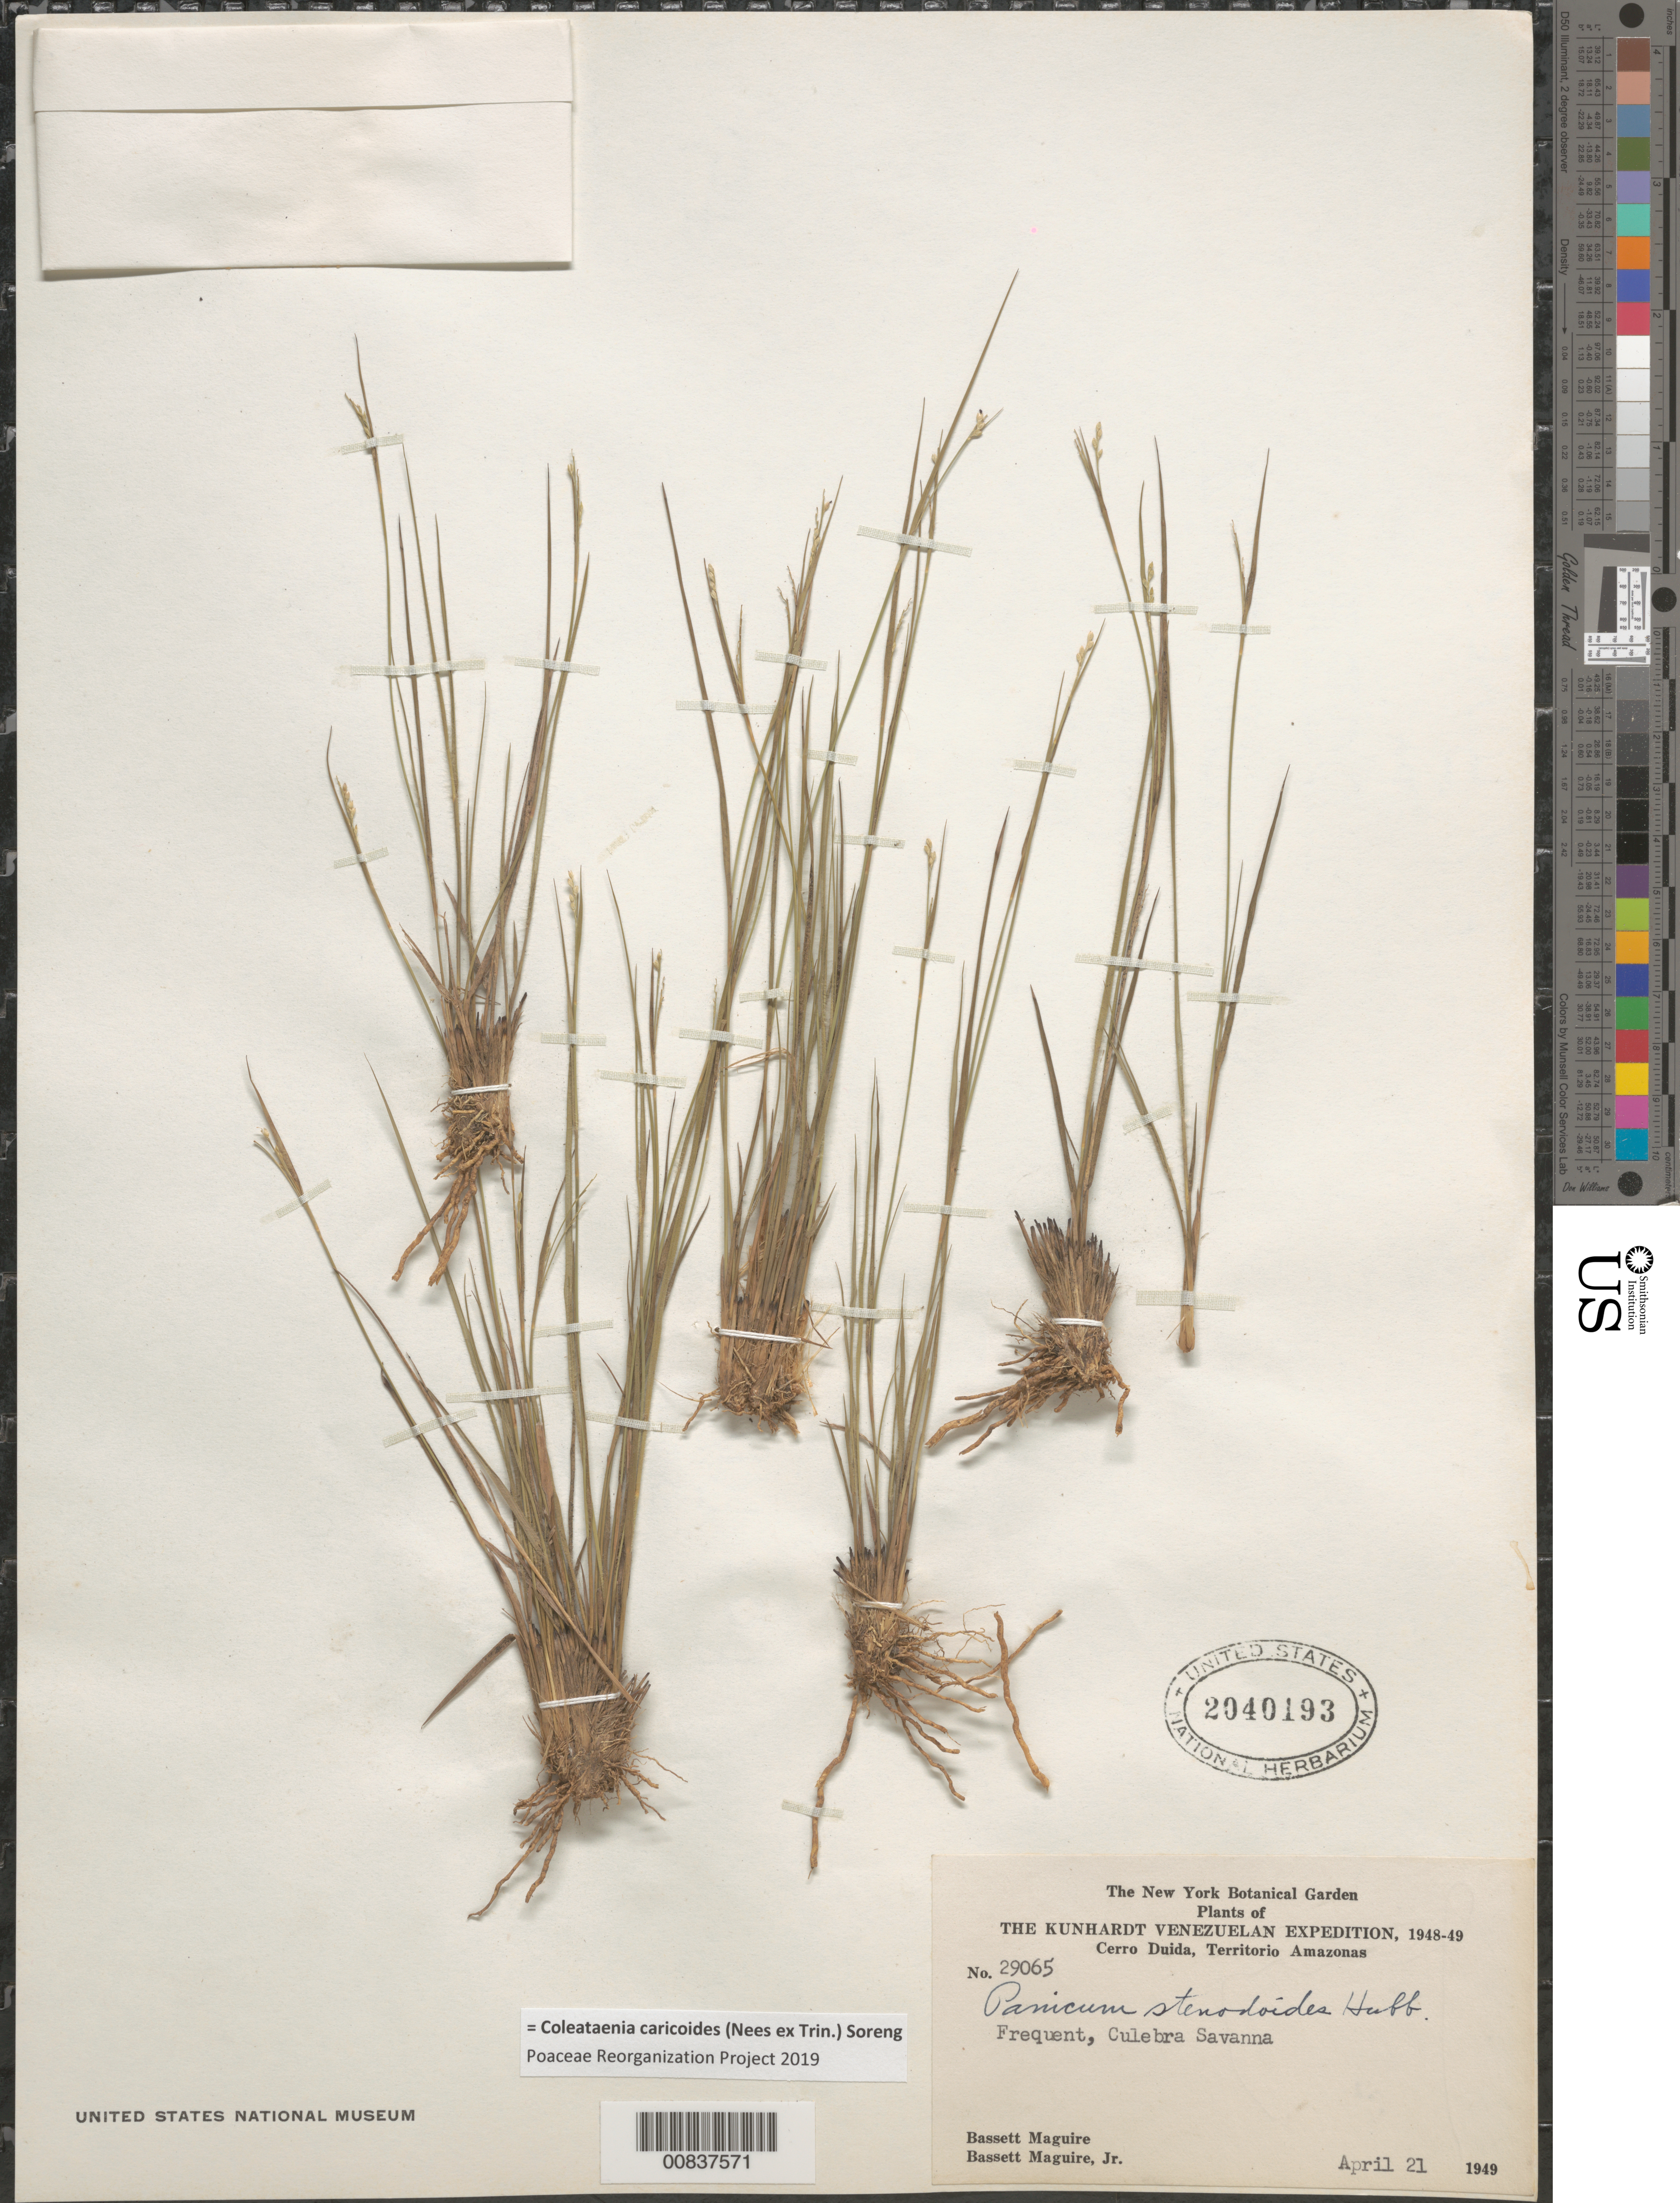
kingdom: Plantae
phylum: Tracheophyta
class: Liliopsida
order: Poales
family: Poaceae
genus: Panicum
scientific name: Panicum caricoides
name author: Nees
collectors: B. Maguire & B. Maguire Jr.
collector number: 29065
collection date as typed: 21-Apr-49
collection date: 1949-04-21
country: Venezuela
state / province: Amazonas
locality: Cerro Duida, Culebra Savanna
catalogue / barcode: US 2040193